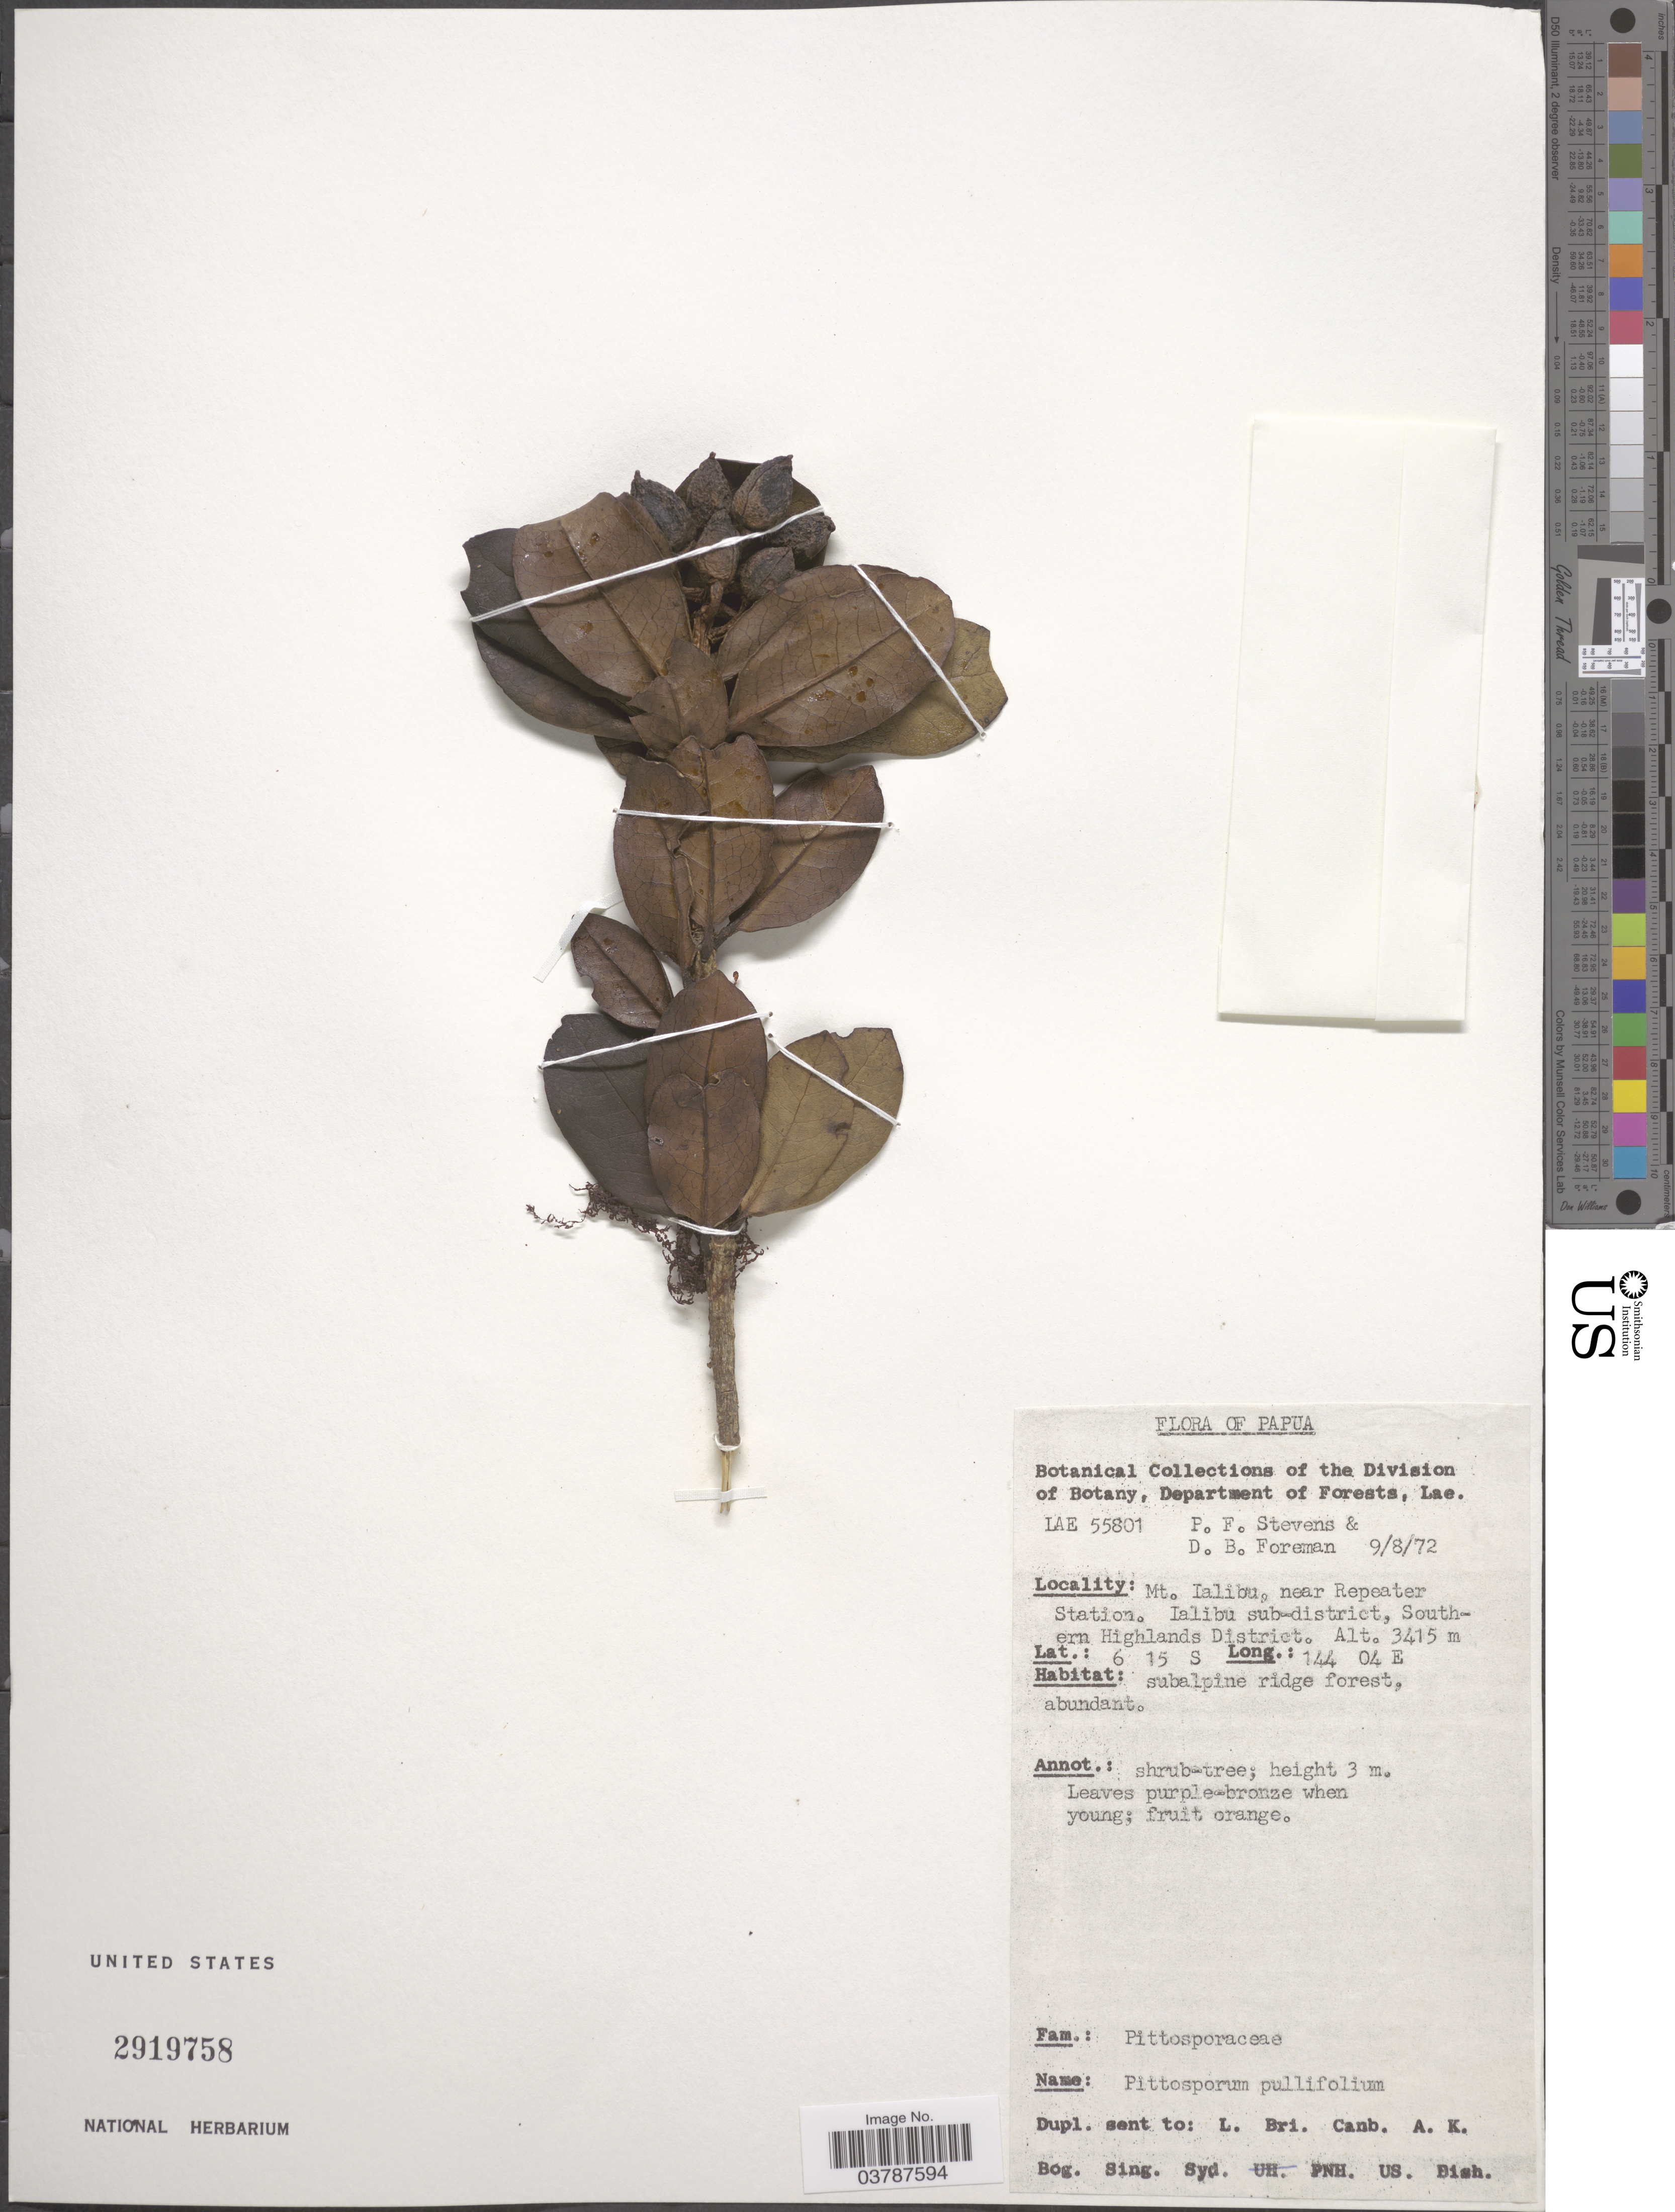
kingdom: Plantae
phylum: Tracheophyta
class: Magnoliopsida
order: Apiales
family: Pittosporaceae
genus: Pittosporum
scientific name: Pittosporum pullifolium subsp. pullifolium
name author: Burkill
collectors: P. F. Stevens & D. Foreman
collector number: LAE 55801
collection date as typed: Transcribed d/m/y: 9/8/72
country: Papua New Guinea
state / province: Southern Highlands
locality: Papua. Mt. Ialibu, near Repeater Station. Ialibu sub-district, Southern Highlands District.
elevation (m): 3415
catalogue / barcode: US 2919758